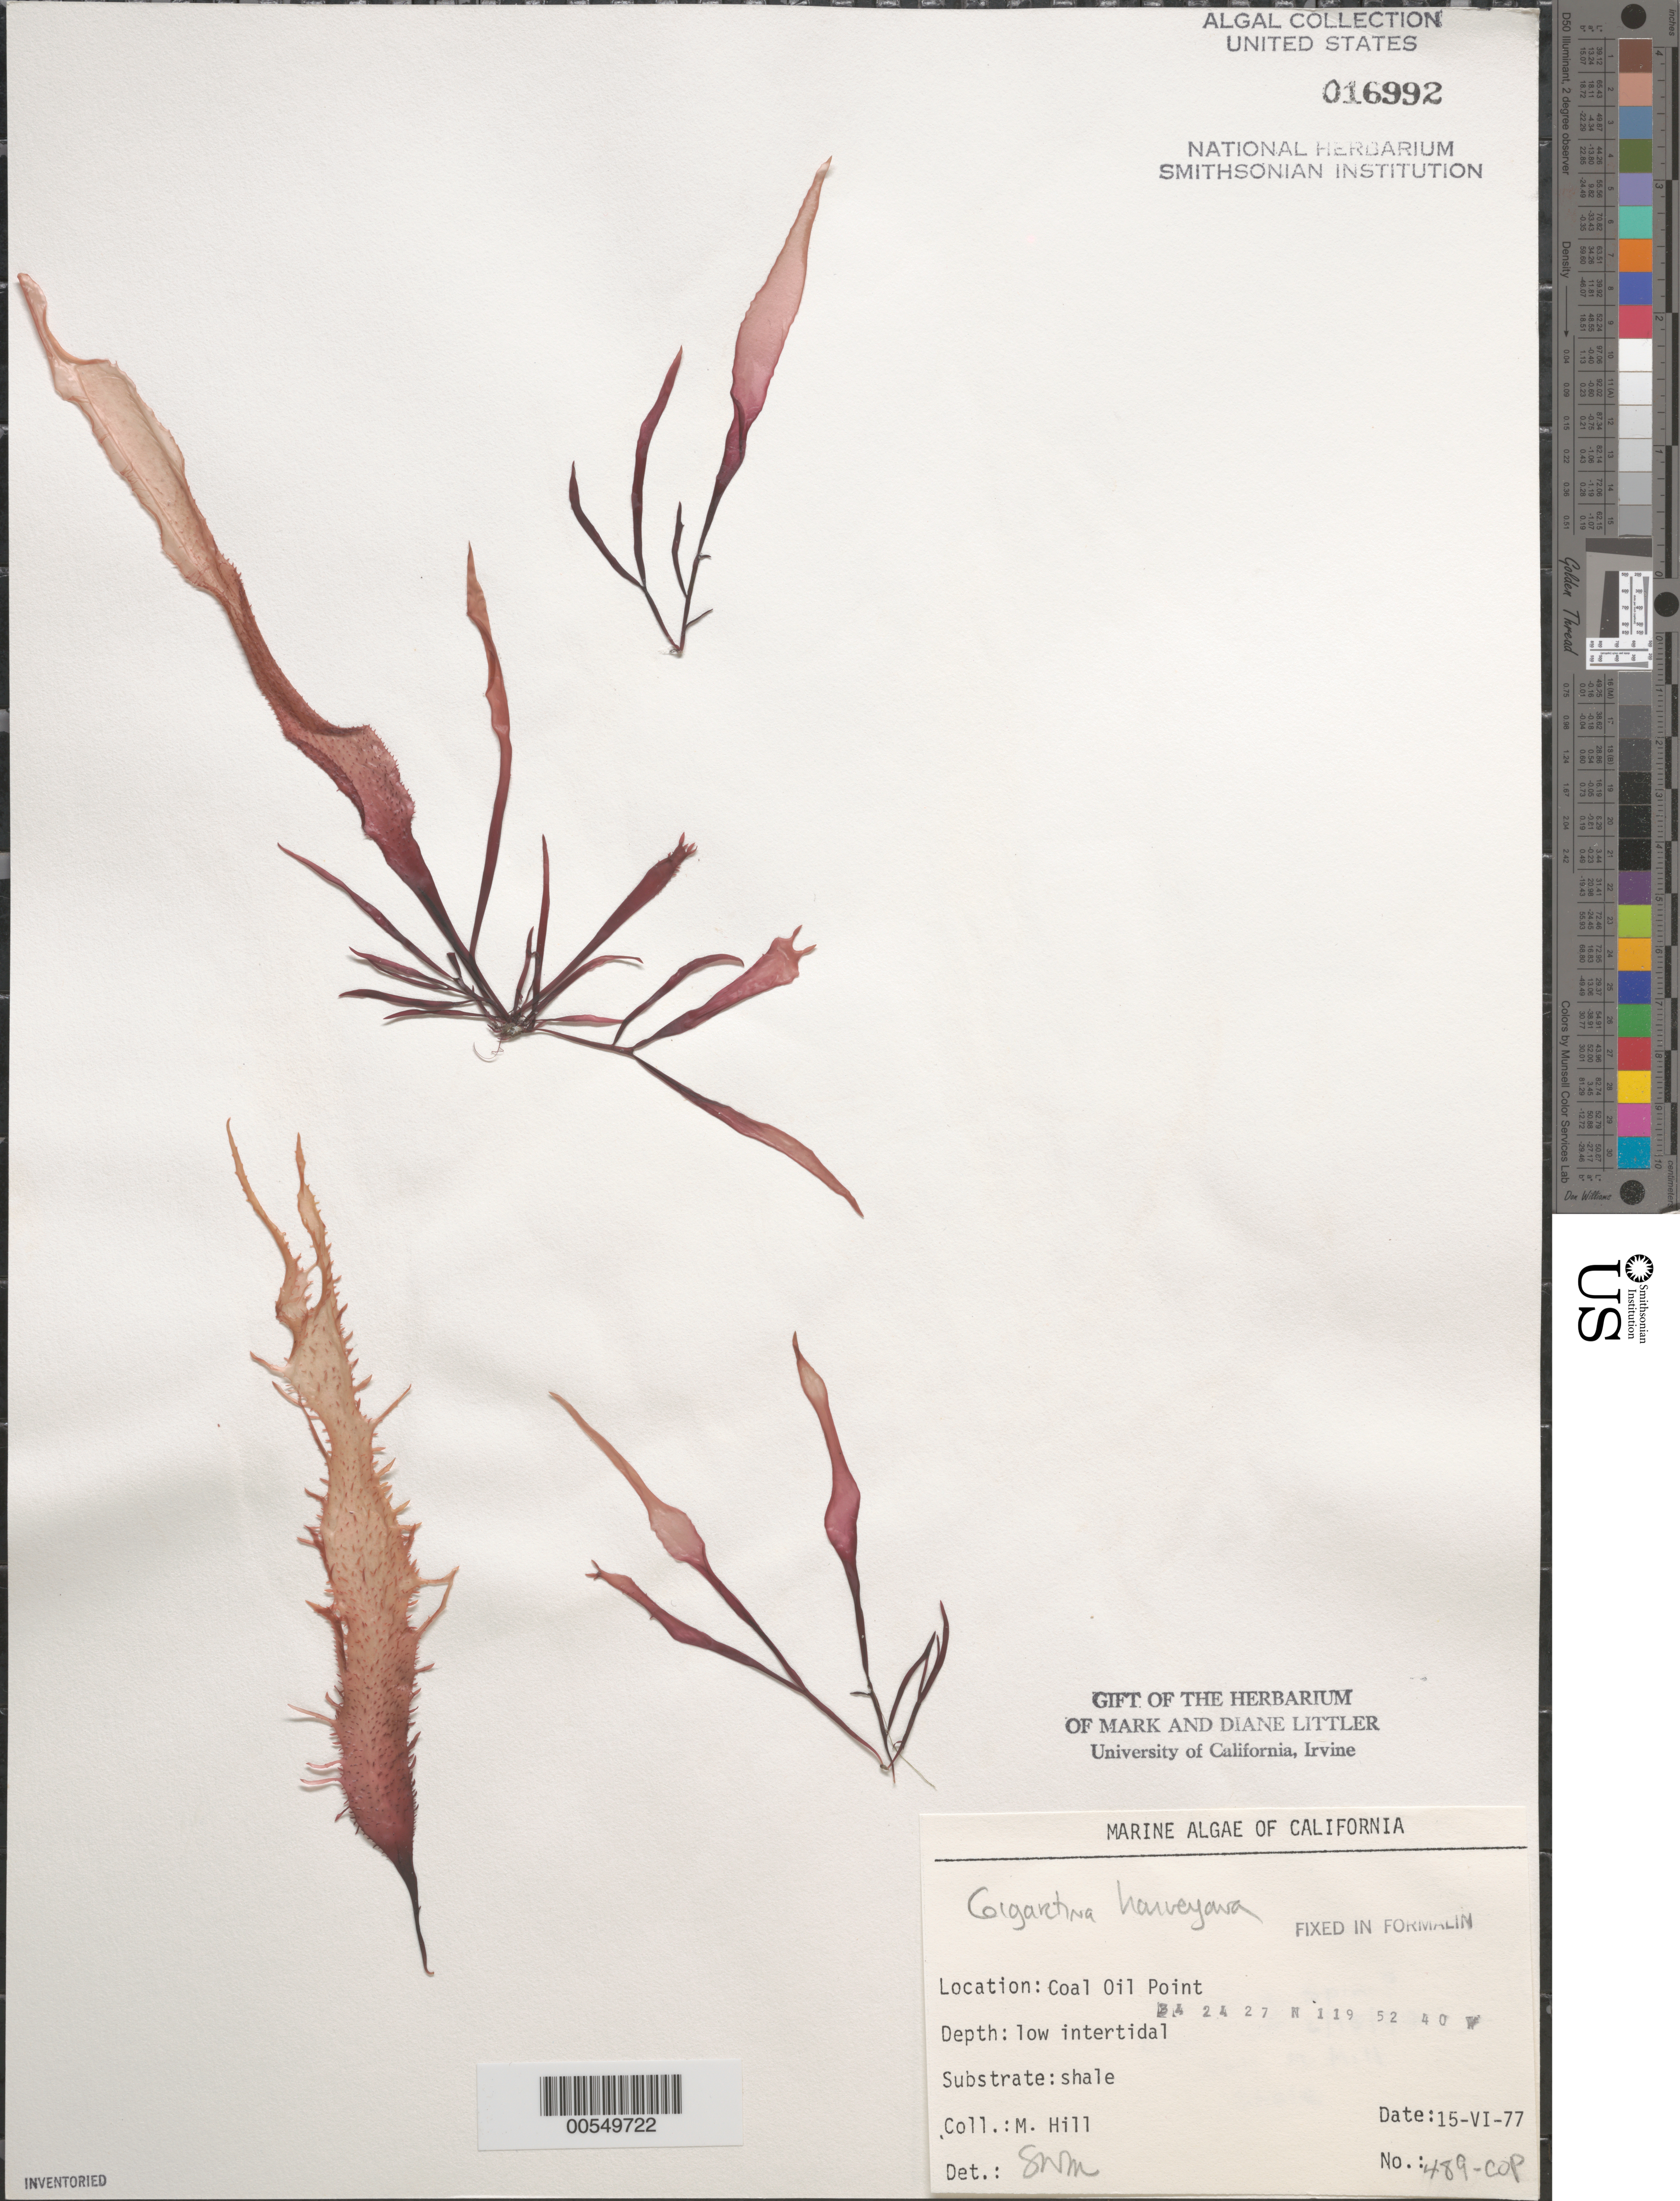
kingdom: Plantae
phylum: Rhodophyta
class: Florideophyceae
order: Gigartinales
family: Gigartinaceae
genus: Chondracanthus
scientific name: Chondracanthus harveyanus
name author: (Kütz.) Guiry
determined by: Algae name updating Project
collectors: M. Hill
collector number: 489-cop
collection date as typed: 15 Jun 1977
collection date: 1977-06-15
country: United States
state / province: California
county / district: Santa Barbara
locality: Coal Oil Point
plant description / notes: BLM-SOCALBIGHT Rocky Intertidal Survey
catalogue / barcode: US 16992